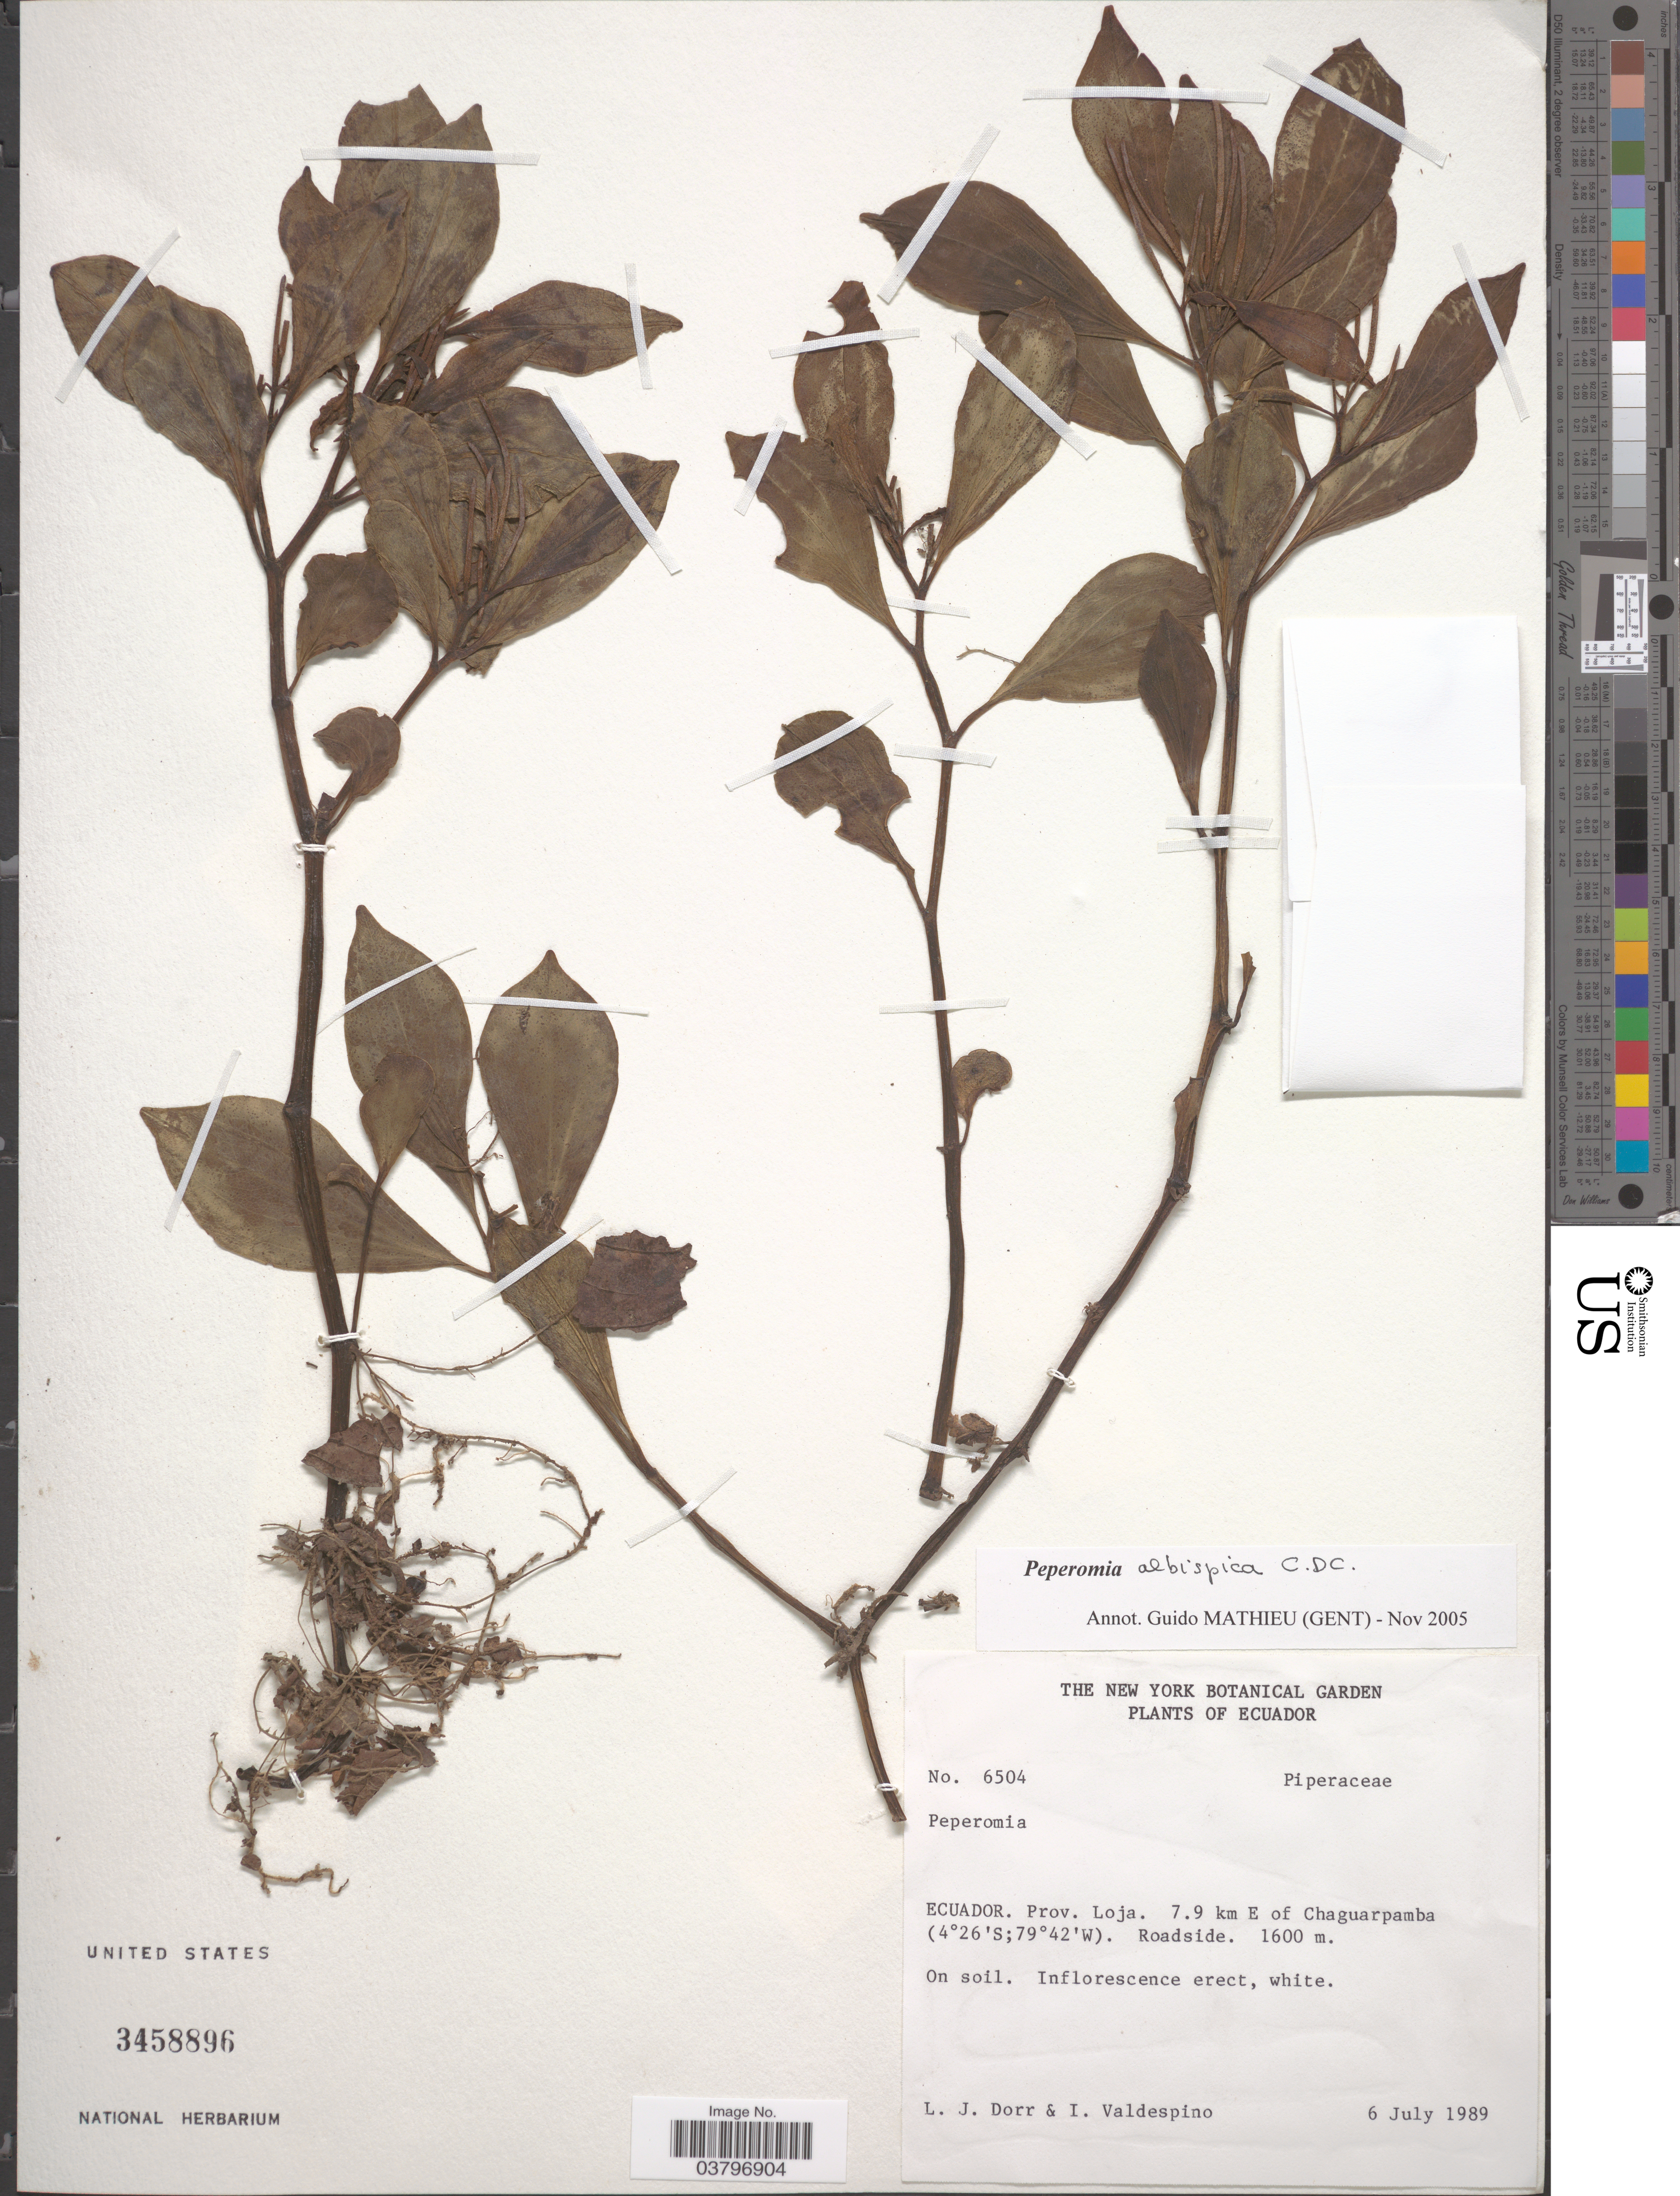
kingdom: Plantae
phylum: Tracheophyta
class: Magnoliopsida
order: Piperales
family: Piperaceae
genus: Peperomia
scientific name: Peperomia albispica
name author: C. DC.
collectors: L. J. Dorr & I. Valdespino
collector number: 6504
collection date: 1989-07-06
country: Ecuador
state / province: Loja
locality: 7.9 km E of Chaguarpamba.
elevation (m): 1600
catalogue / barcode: US 3458896